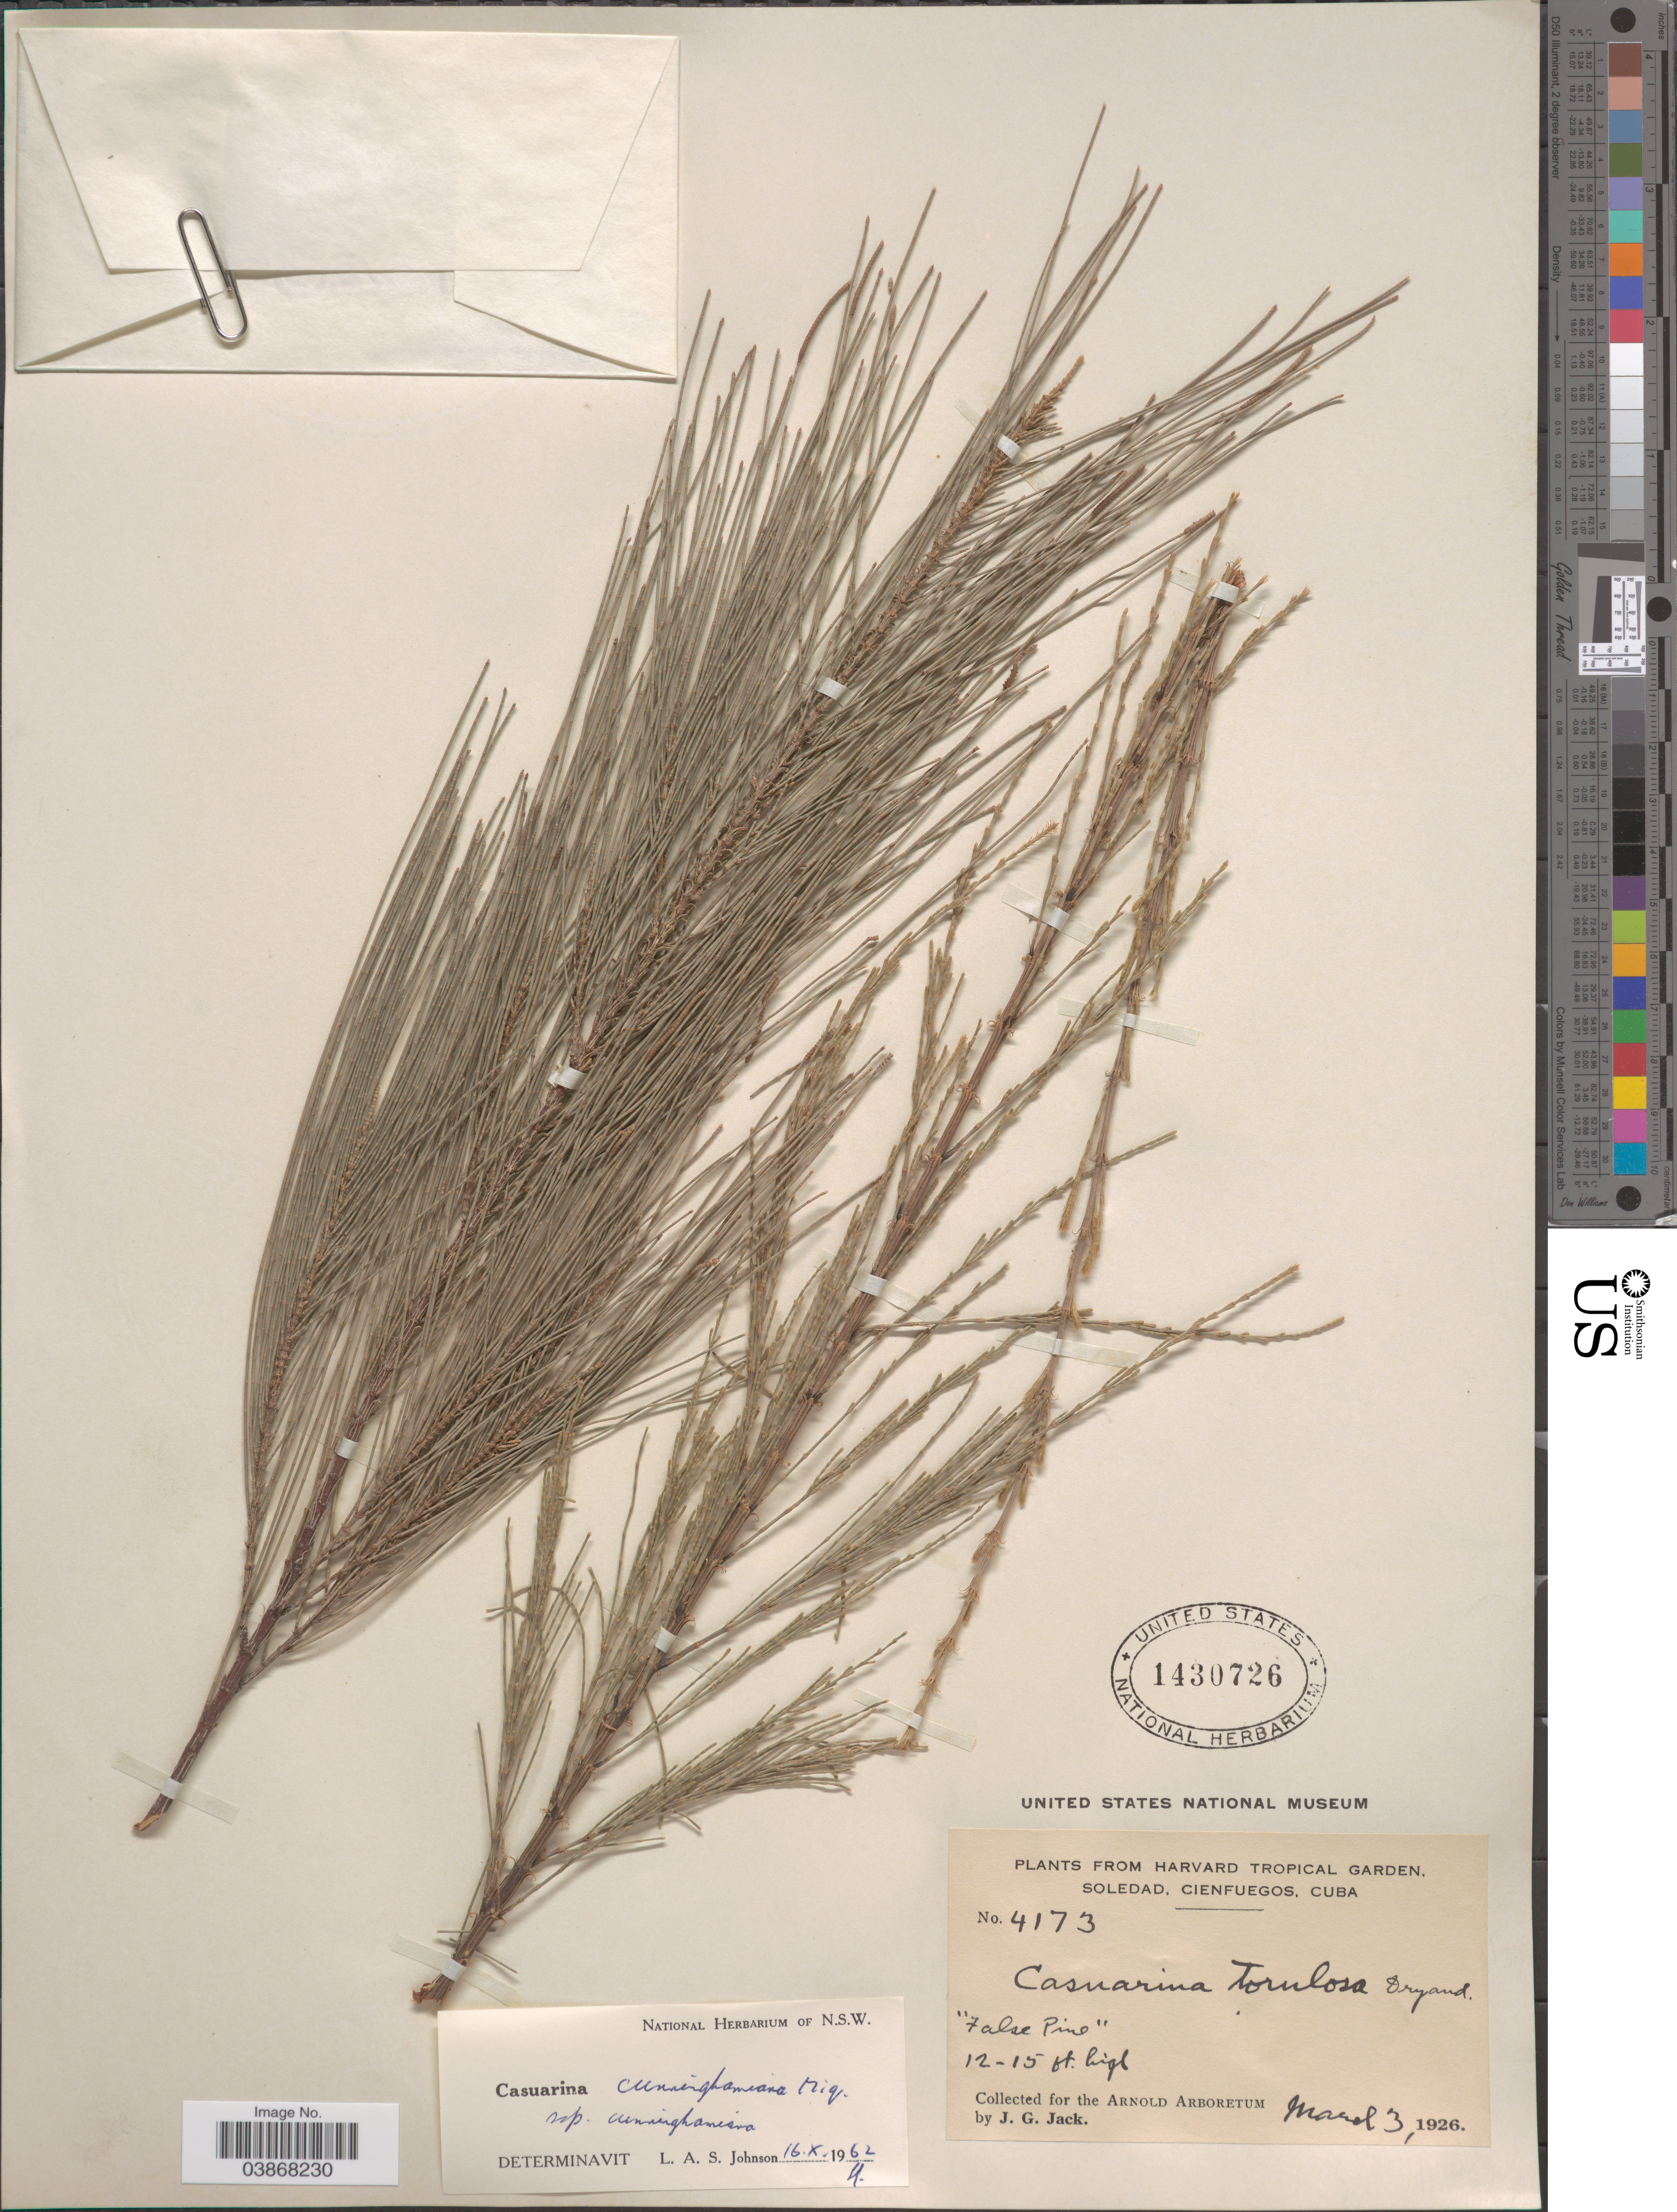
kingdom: Plantae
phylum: Tracheophyta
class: Magnoliopsida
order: Fagales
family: Casuarinaceae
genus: Casuarina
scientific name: Casuarina cunninghamiana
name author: Miq.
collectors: J. G. Jack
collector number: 4173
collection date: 1926-03-03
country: Cuba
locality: Soledad, Cienfuegos.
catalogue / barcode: US 1430726